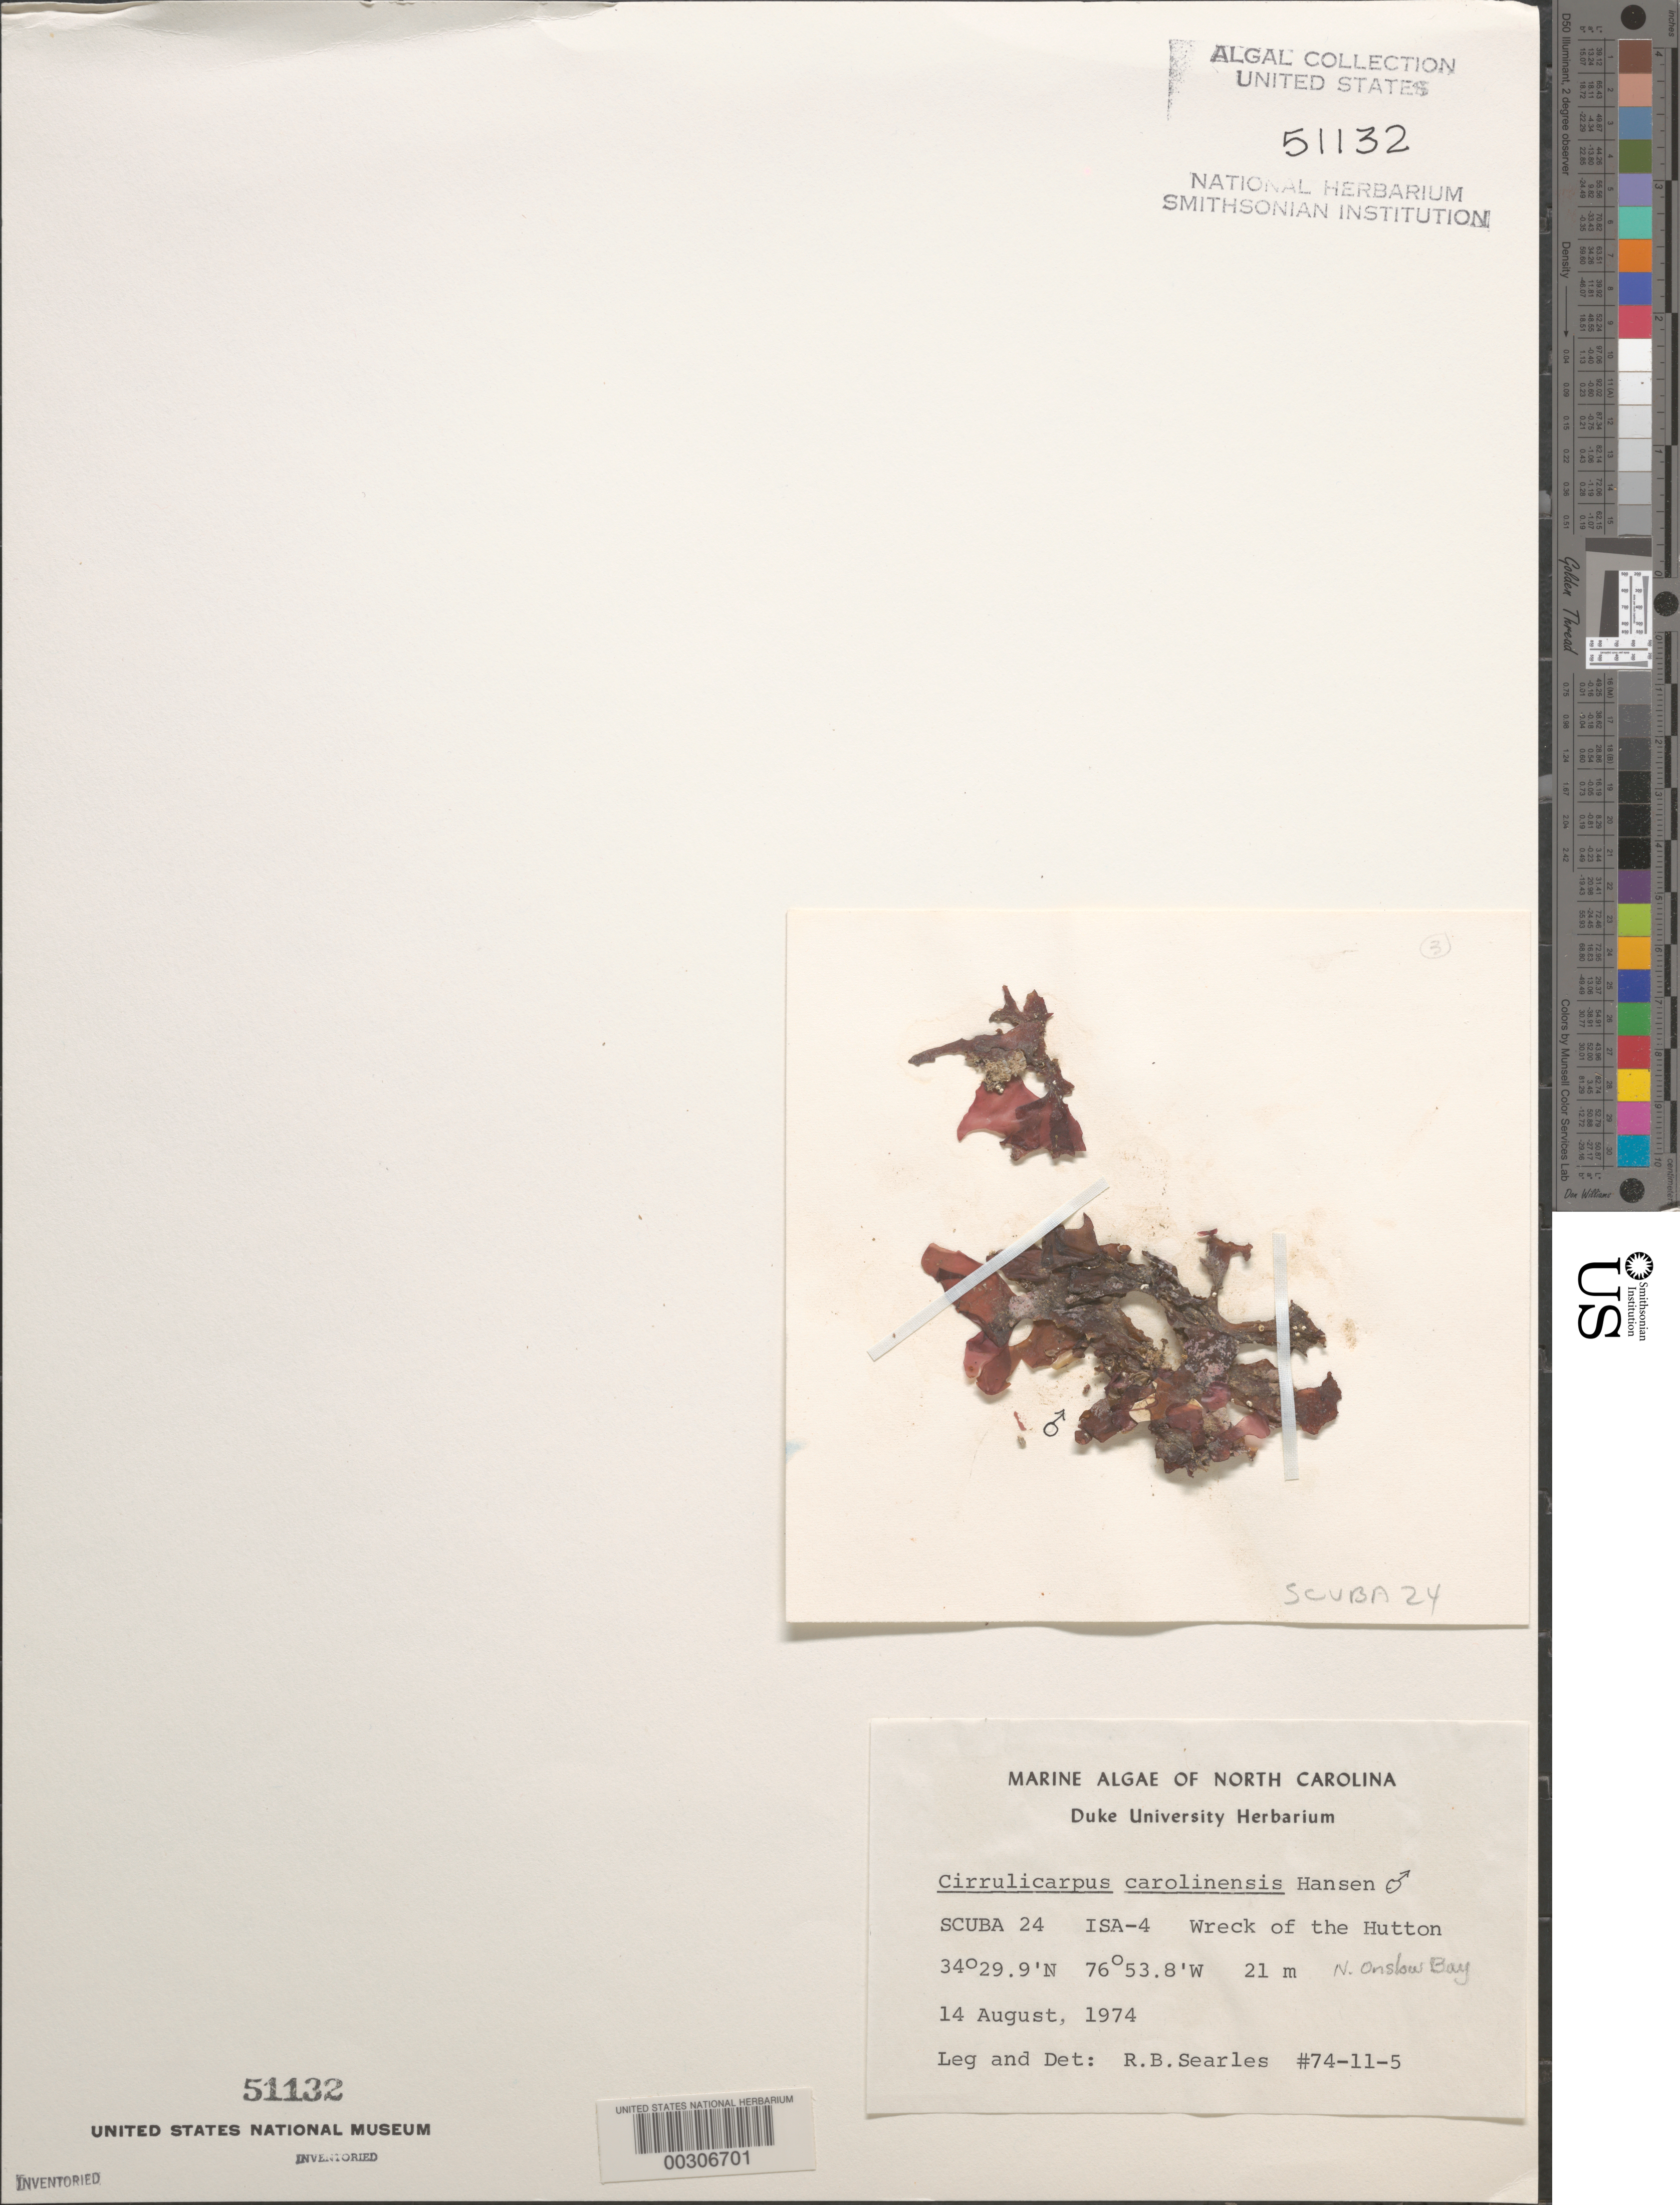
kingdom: Plantae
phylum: Rhodophyta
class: Florideophyceae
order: Gigartinales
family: Kallymeniaceae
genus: Cirrulicarpus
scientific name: Cirrulicarpus carolinensis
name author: G.I. Hansen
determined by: Searles, R. B.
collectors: R. Searles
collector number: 74-11-5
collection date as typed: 14 Aug 1974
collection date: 1974-08-14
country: United States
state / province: North Carolina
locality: Hutton Wreck, Onslow Bay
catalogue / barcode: US 51132